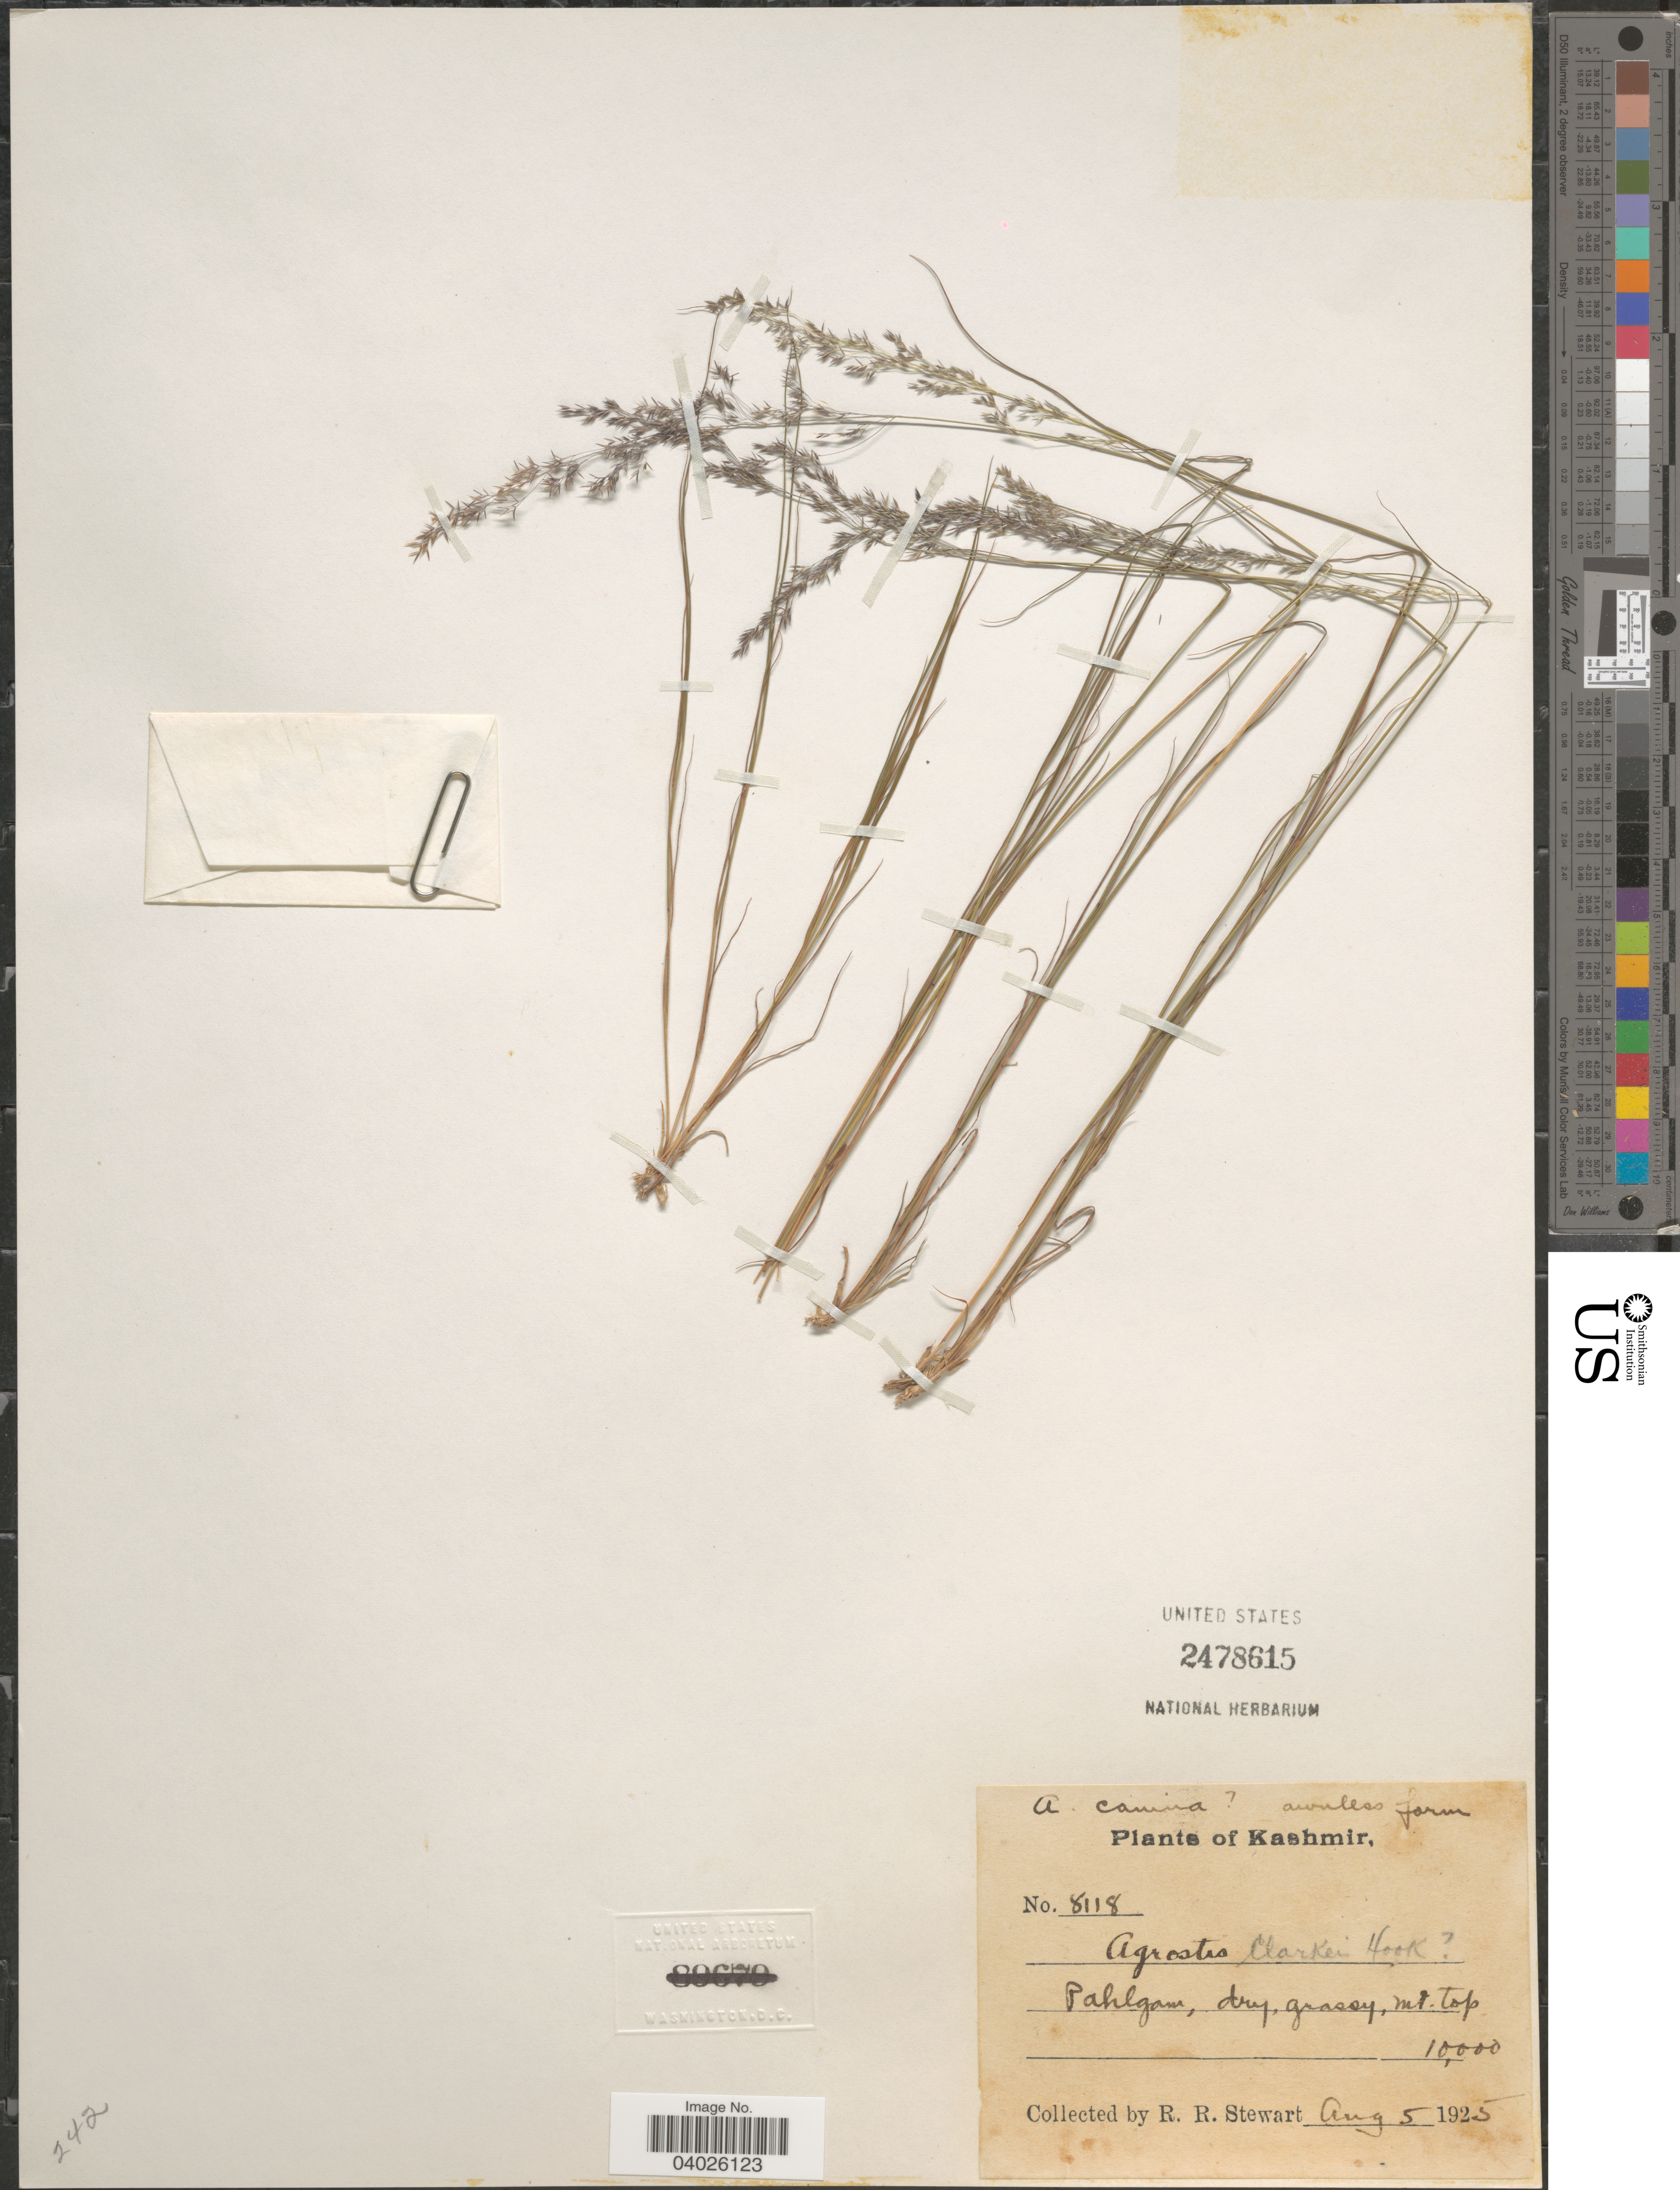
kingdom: Plantae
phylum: Tracheophyta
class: Liliopsida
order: Poales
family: Poaceae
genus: Agrostis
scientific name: Agrostis canina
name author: L.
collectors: R. Stewart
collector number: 8118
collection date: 1925-08-05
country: India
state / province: Jammu and Kashmir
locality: Kashmir. Pahlgam, mt. top.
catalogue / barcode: US 2478615